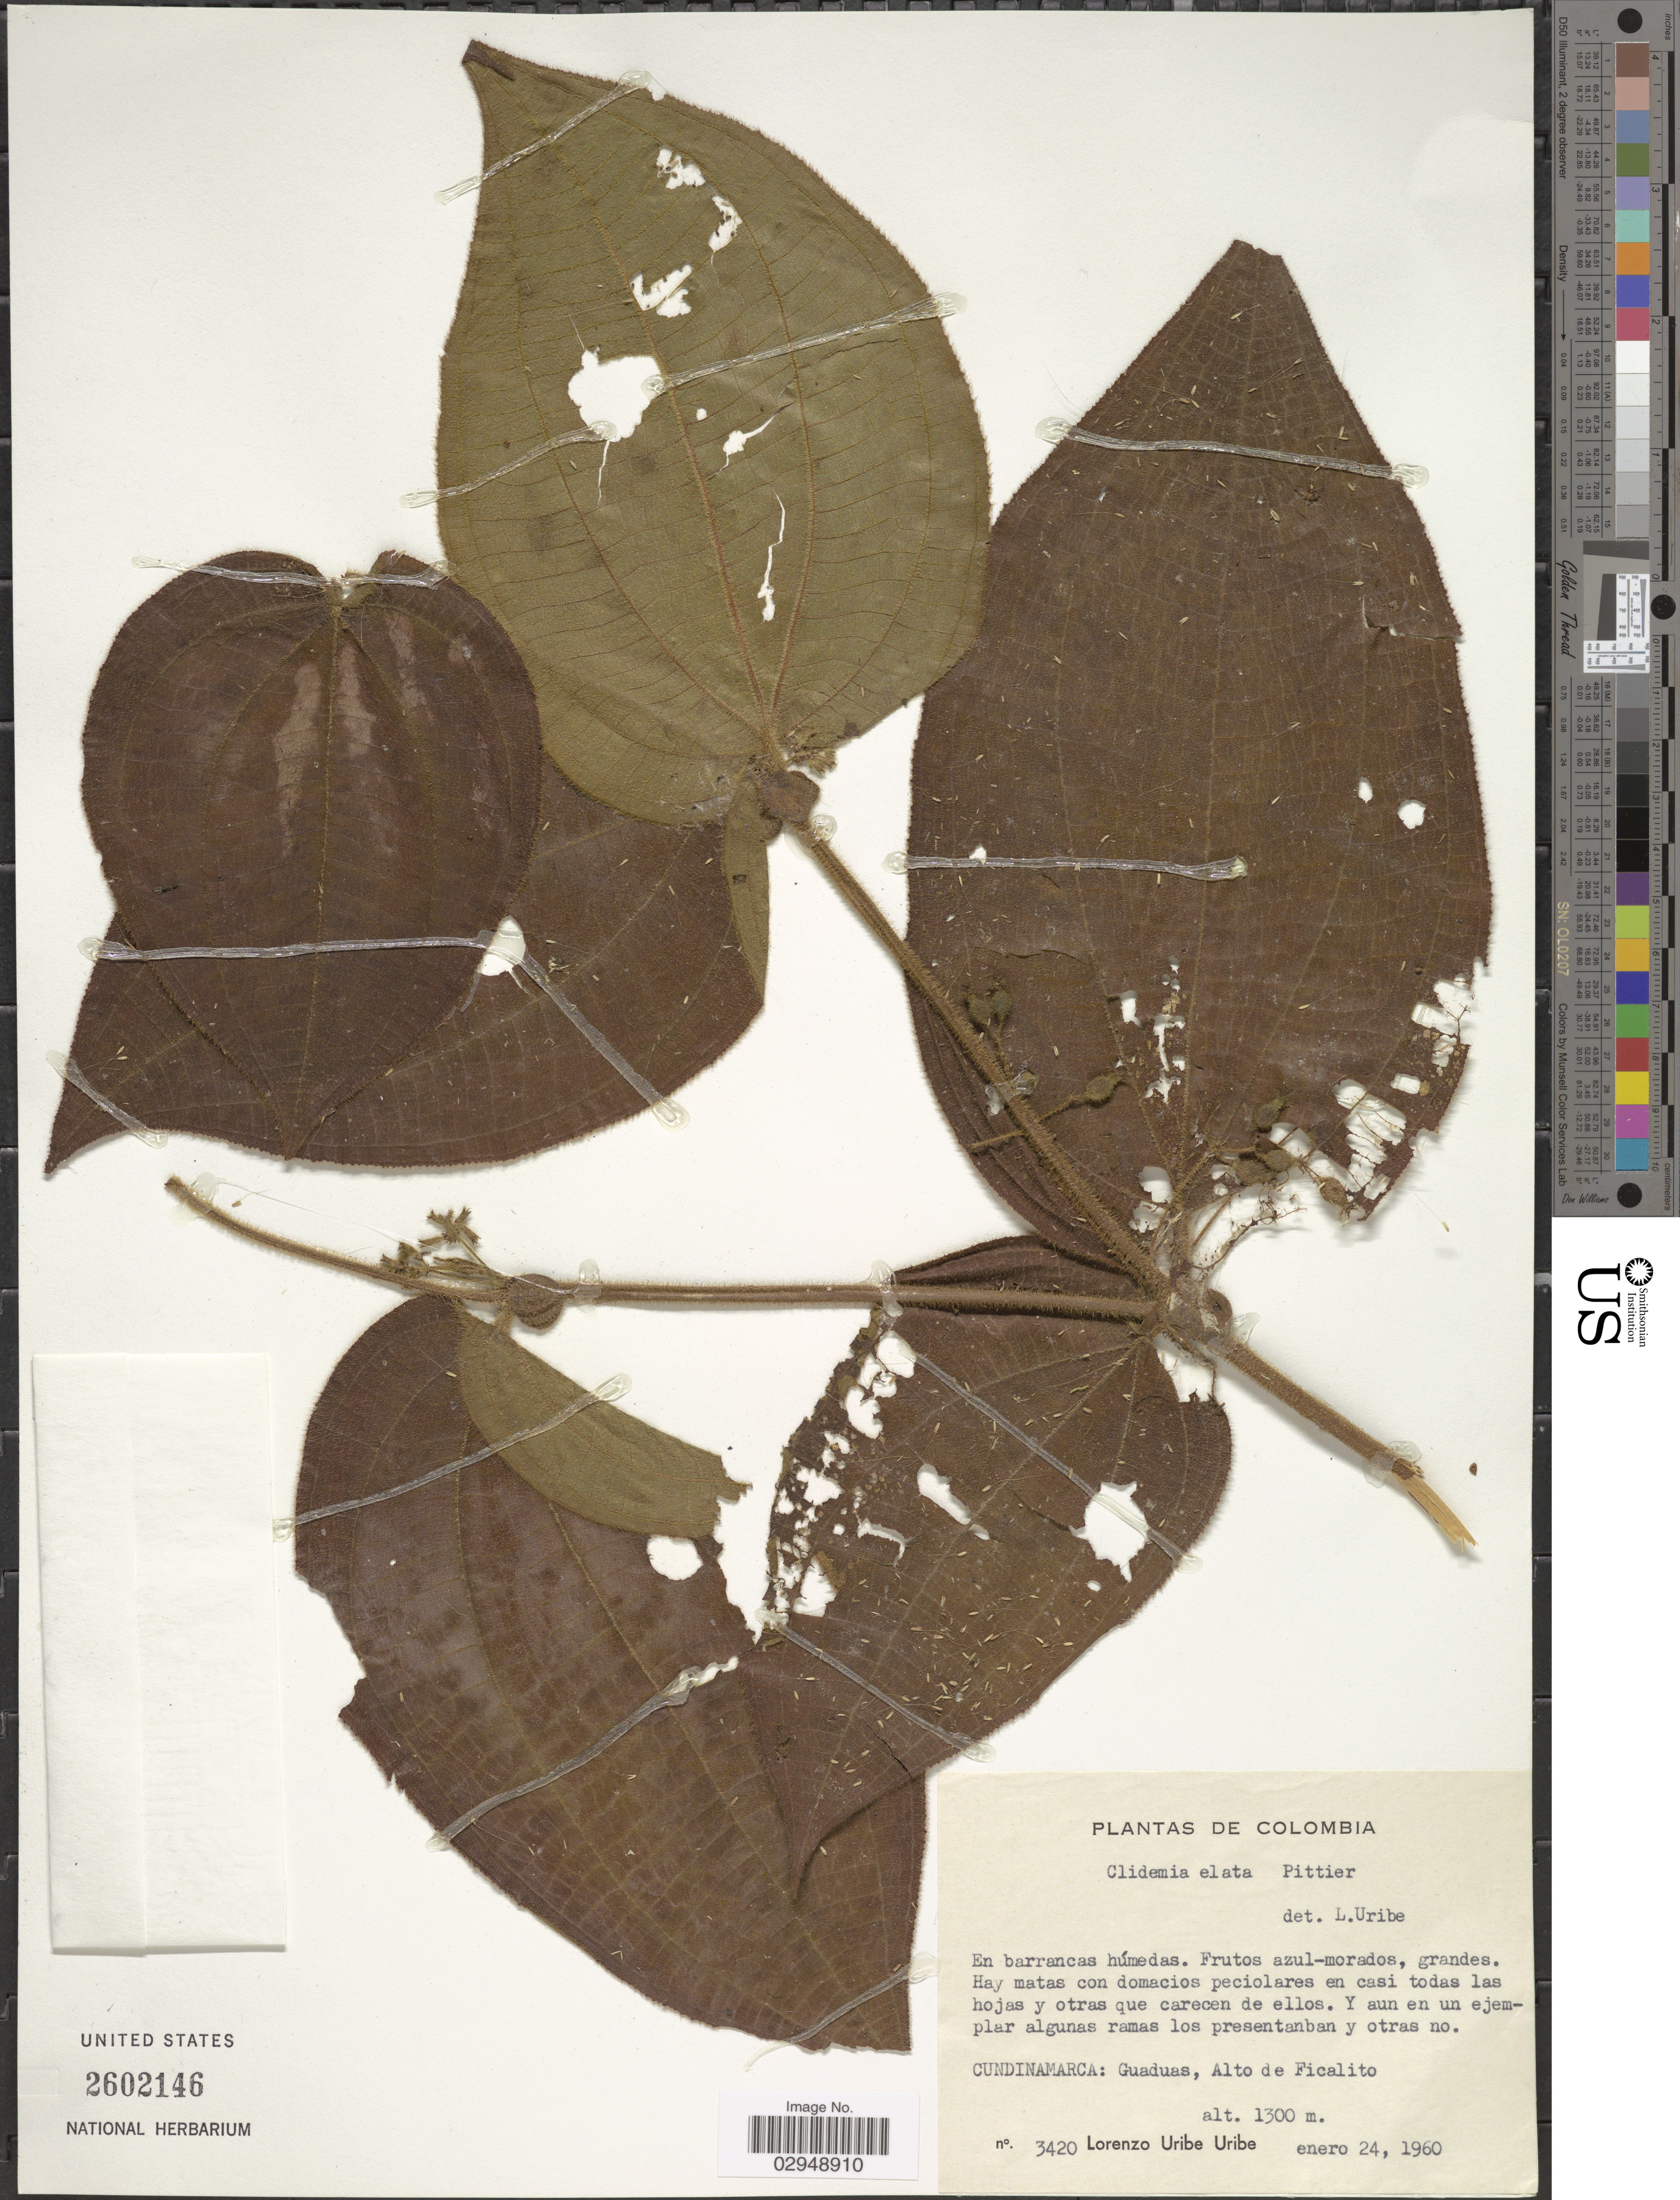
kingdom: Plantae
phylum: Tracheophyta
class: Magnoliopsida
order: Myrtales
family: Melastomataceae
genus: Clidemia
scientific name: Clidemia ciliata var. elata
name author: D. Don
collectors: L. Uribe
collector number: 3420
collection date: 1960-01-24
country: Colombia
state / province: Cundinamarca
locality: Guaduas, Alto de Ficalito.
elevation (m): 1300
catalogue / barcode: US 2602146